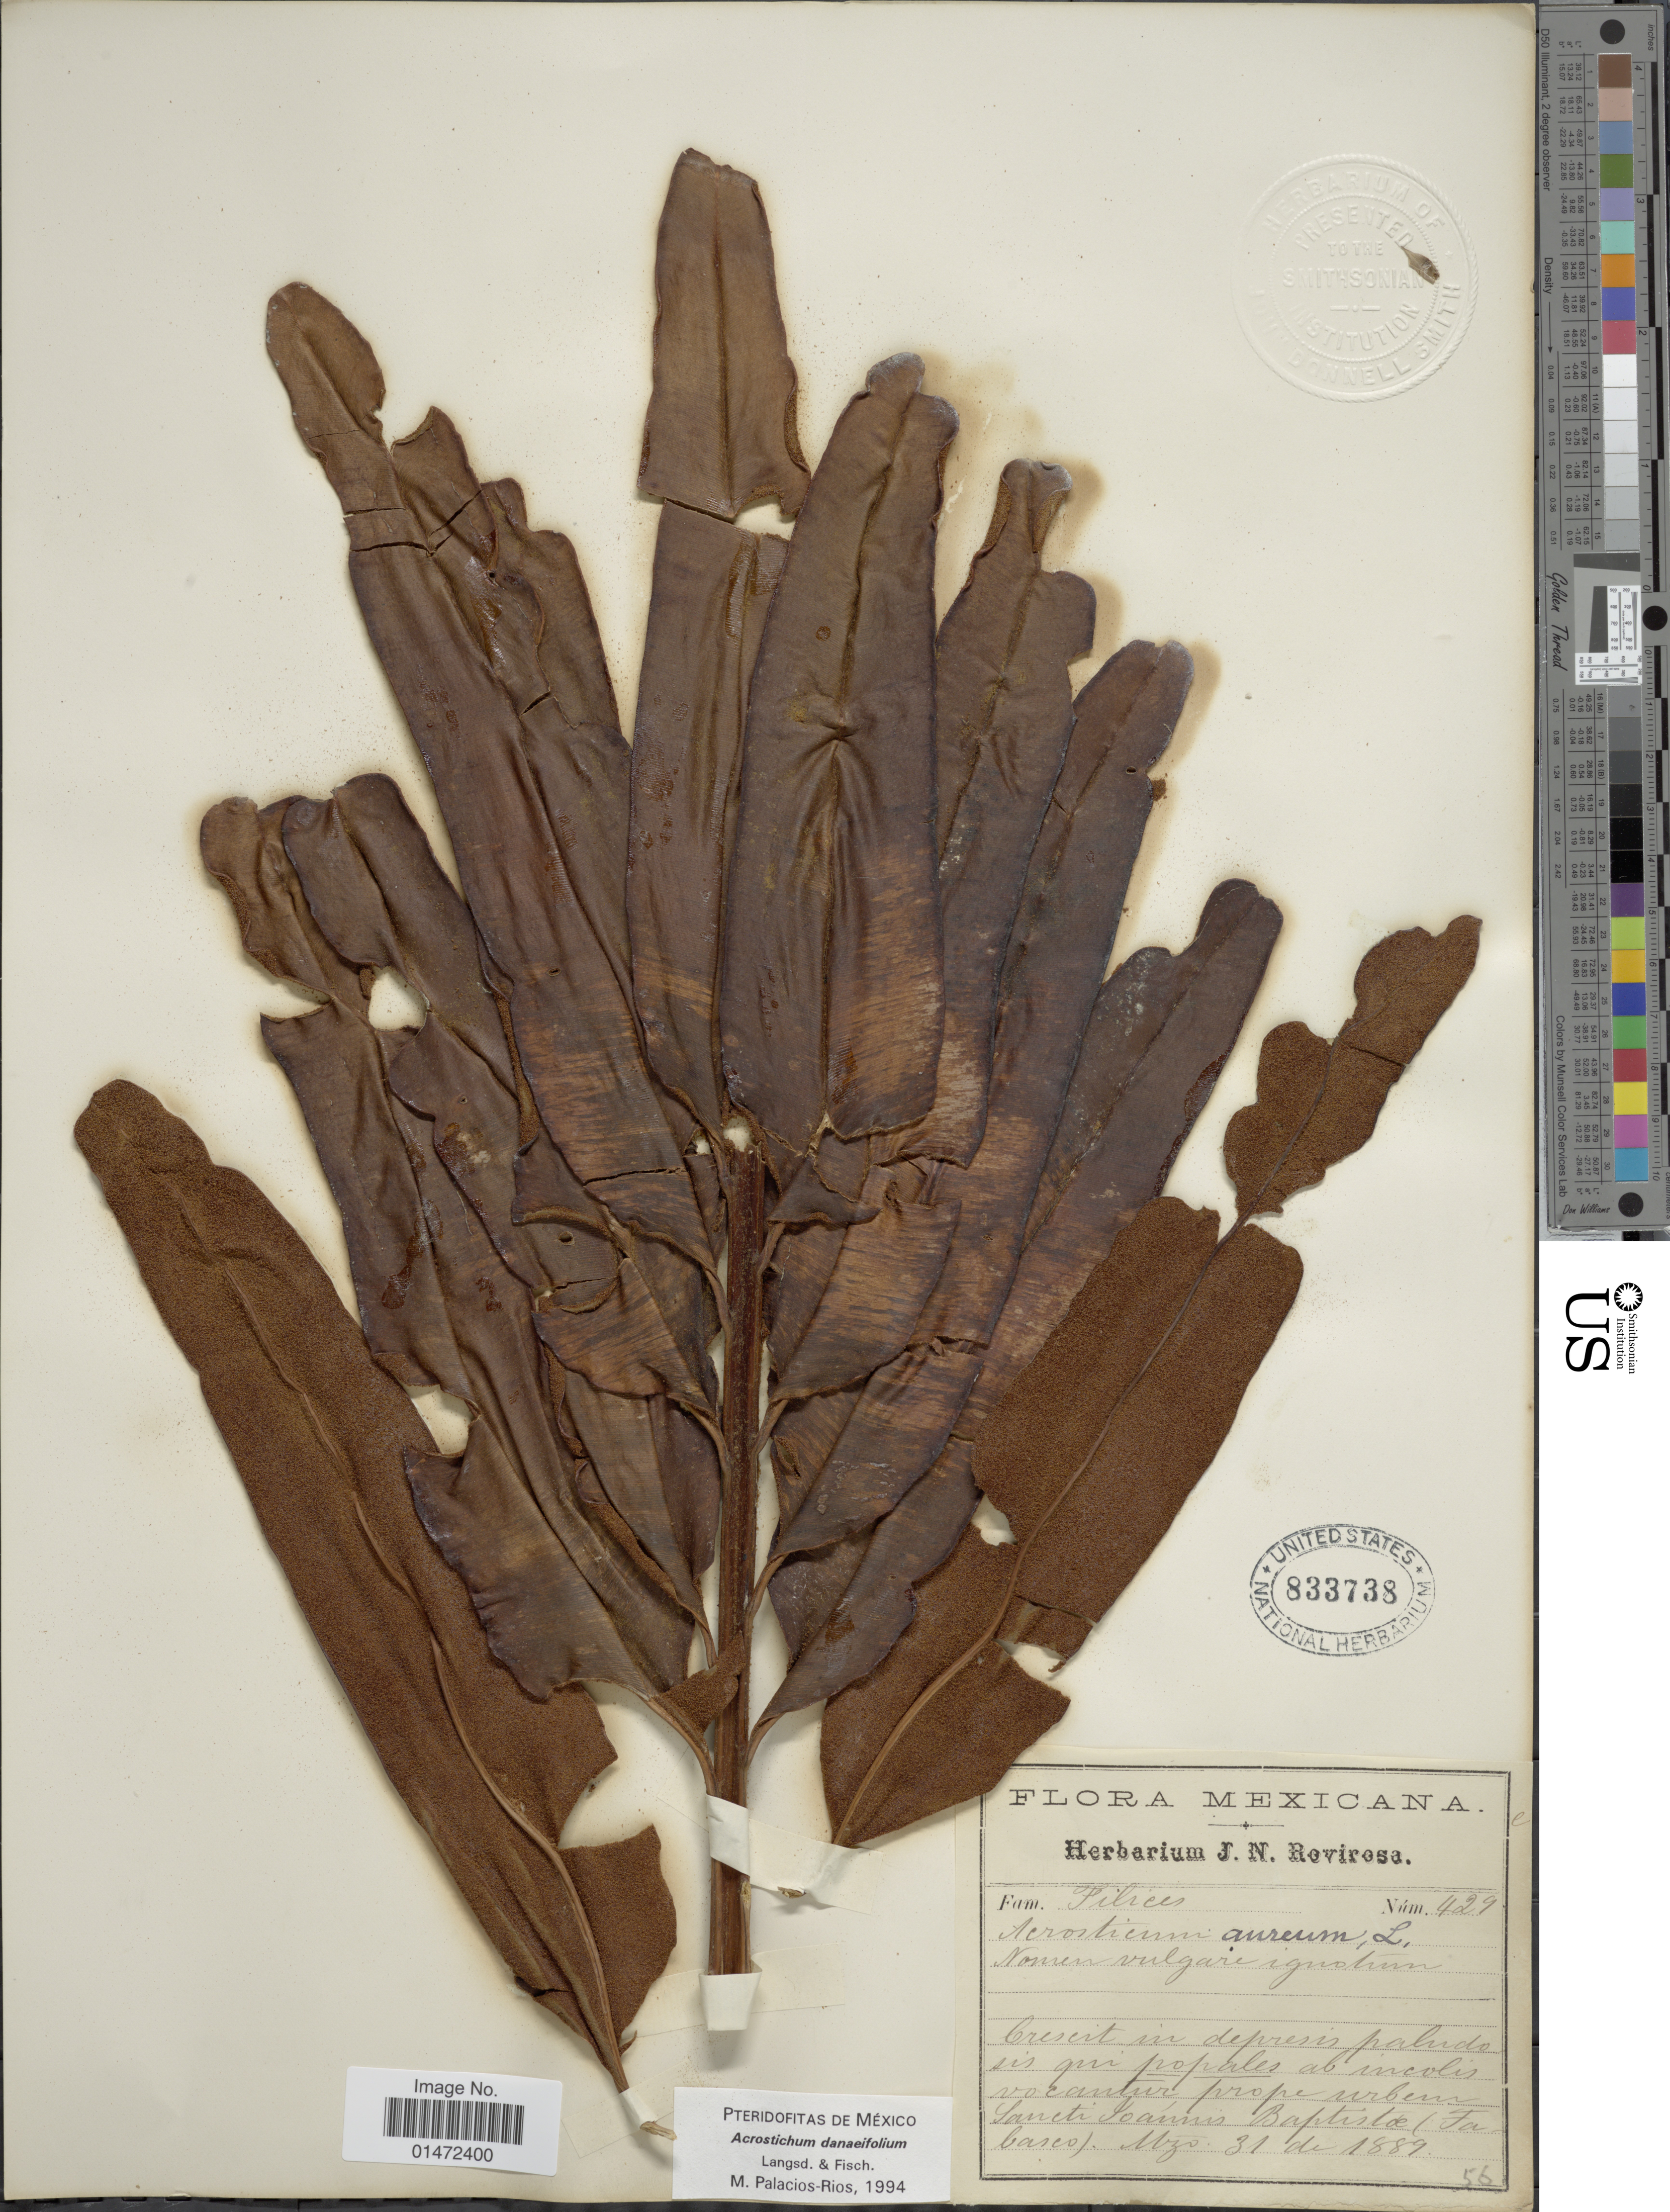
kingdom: Plantae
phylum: Tracheophyta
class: Polypodiopsida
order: Polypodiales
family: Pteridaceae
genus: Acrostichum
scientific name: Acrostichum danaeifolium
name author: Langsd. & Fisch.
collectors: ex herb. J.N. Rovirosa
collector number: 429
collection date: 1889-03-31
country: Mexico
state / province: Tabasco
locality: Crescit in depresis paludosis qui popales ab incolis vocatur, prope urbem Sancti Ioannis Baptistae (Tabasco)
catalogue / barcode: US 833738